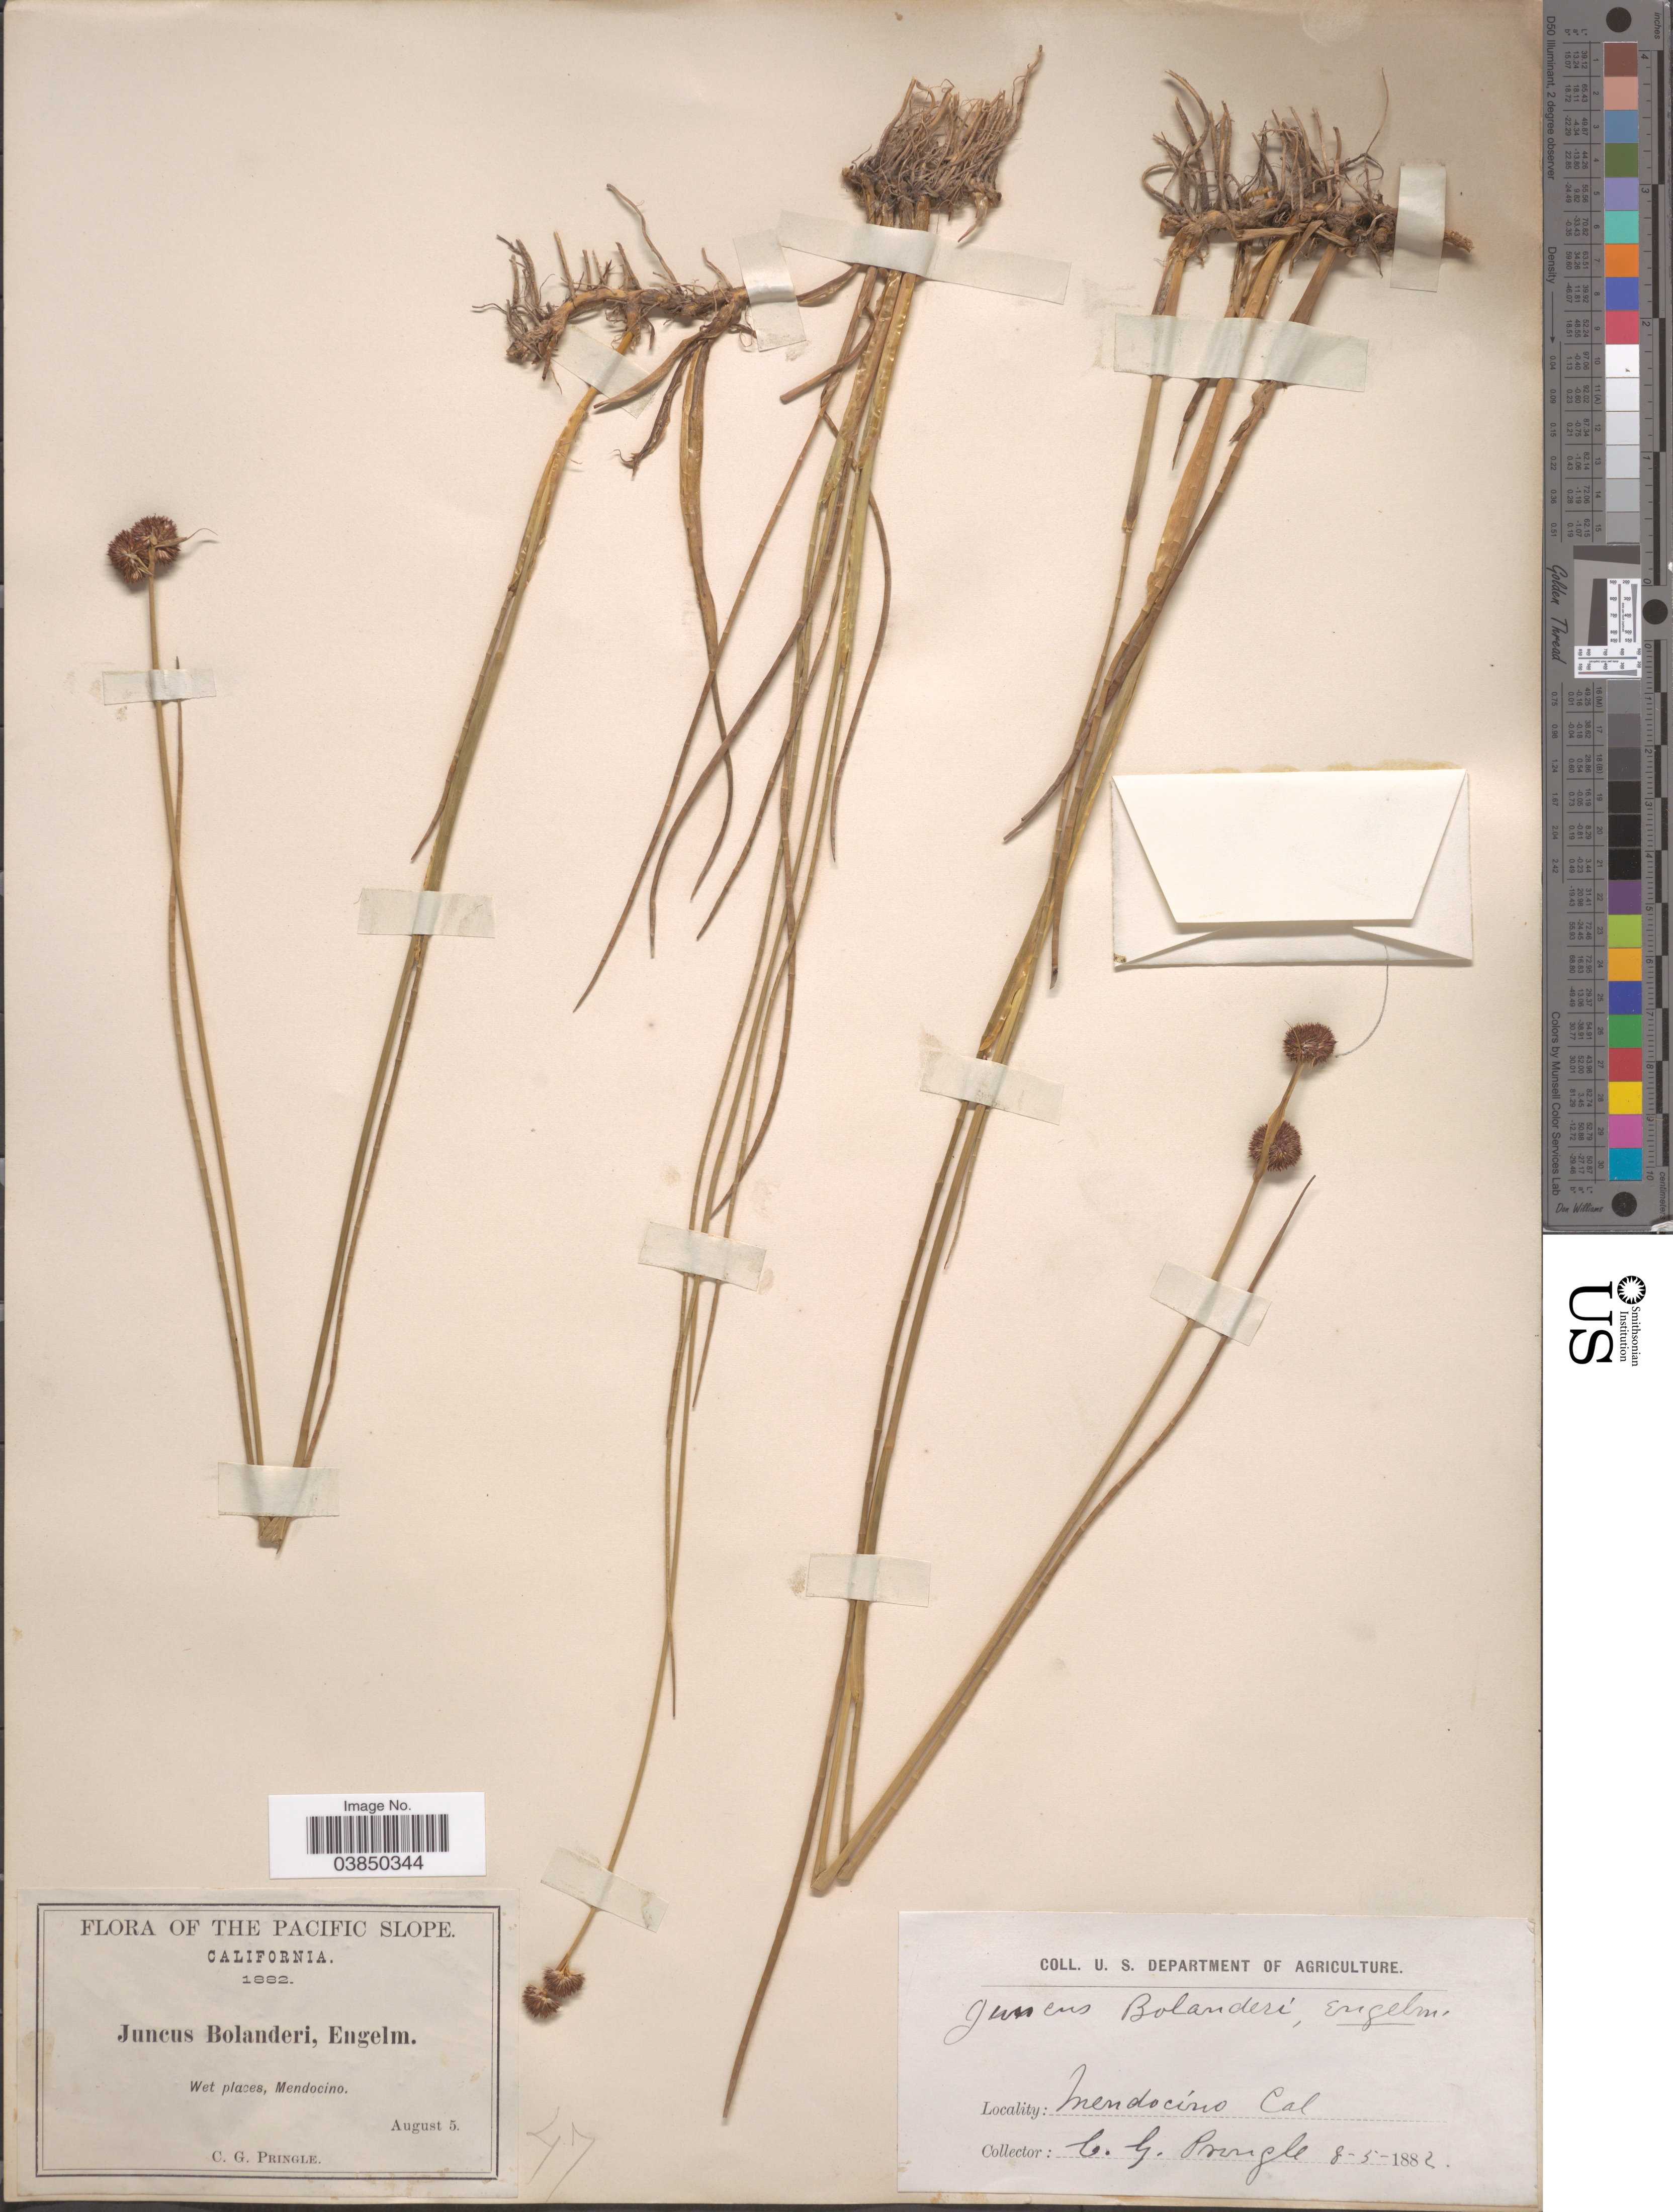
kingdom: Plantae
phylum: Tracheophyta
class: Liliopsida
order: Poales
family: Juncaceae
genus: Juncus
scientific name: Juncus bolanderi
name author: Engelm.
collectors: C. G. Pringle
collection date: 1882-08-05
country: United States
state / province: California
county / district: Mendocino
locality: The Pacific Slope. Mendocino.